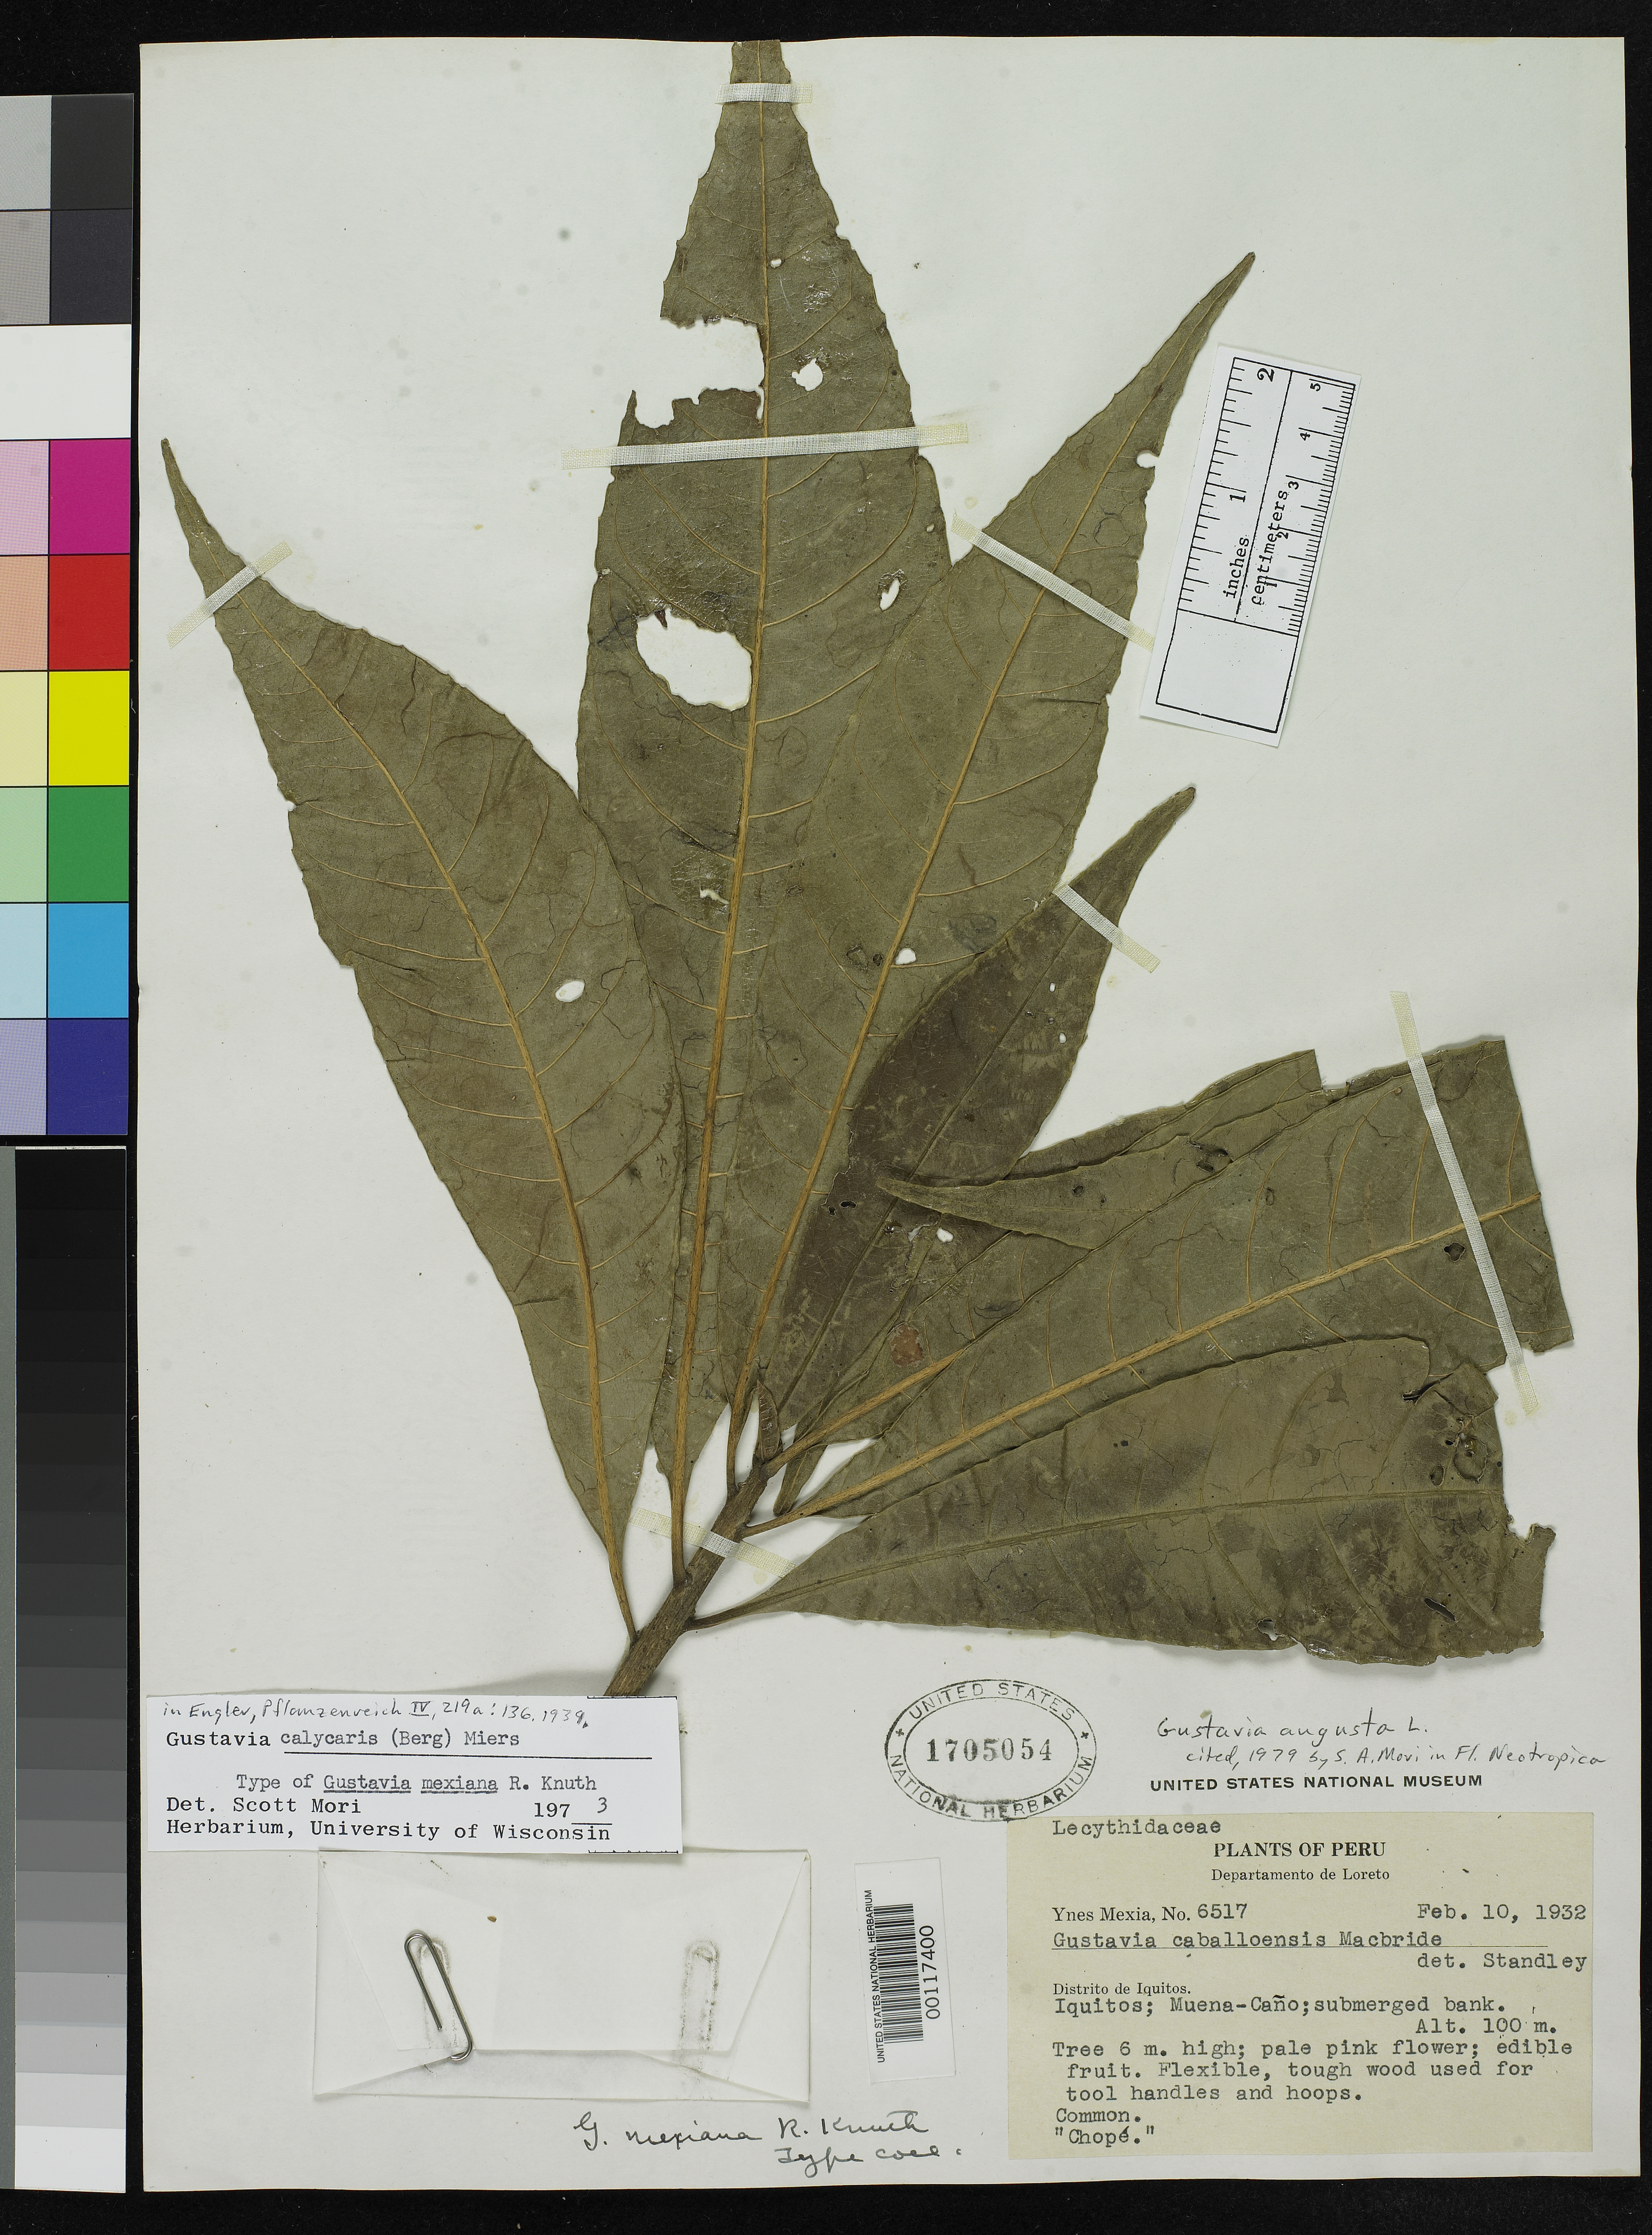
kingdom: Plantae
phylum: Tracheophyta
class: Magnoliopsida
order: Ericales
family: Lecythidaceae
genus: Gustavia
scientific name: Gustavia mexiana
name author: R. Knuth in Engl.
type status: Isotype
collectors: Y. Mexia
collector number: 6517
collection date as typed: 10 Feb 1932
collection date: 1932-02-10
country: Peru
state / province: Loreto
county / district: Maynas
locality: Muena-cano, submerged bank.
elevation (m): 100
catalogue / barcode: US 1705054